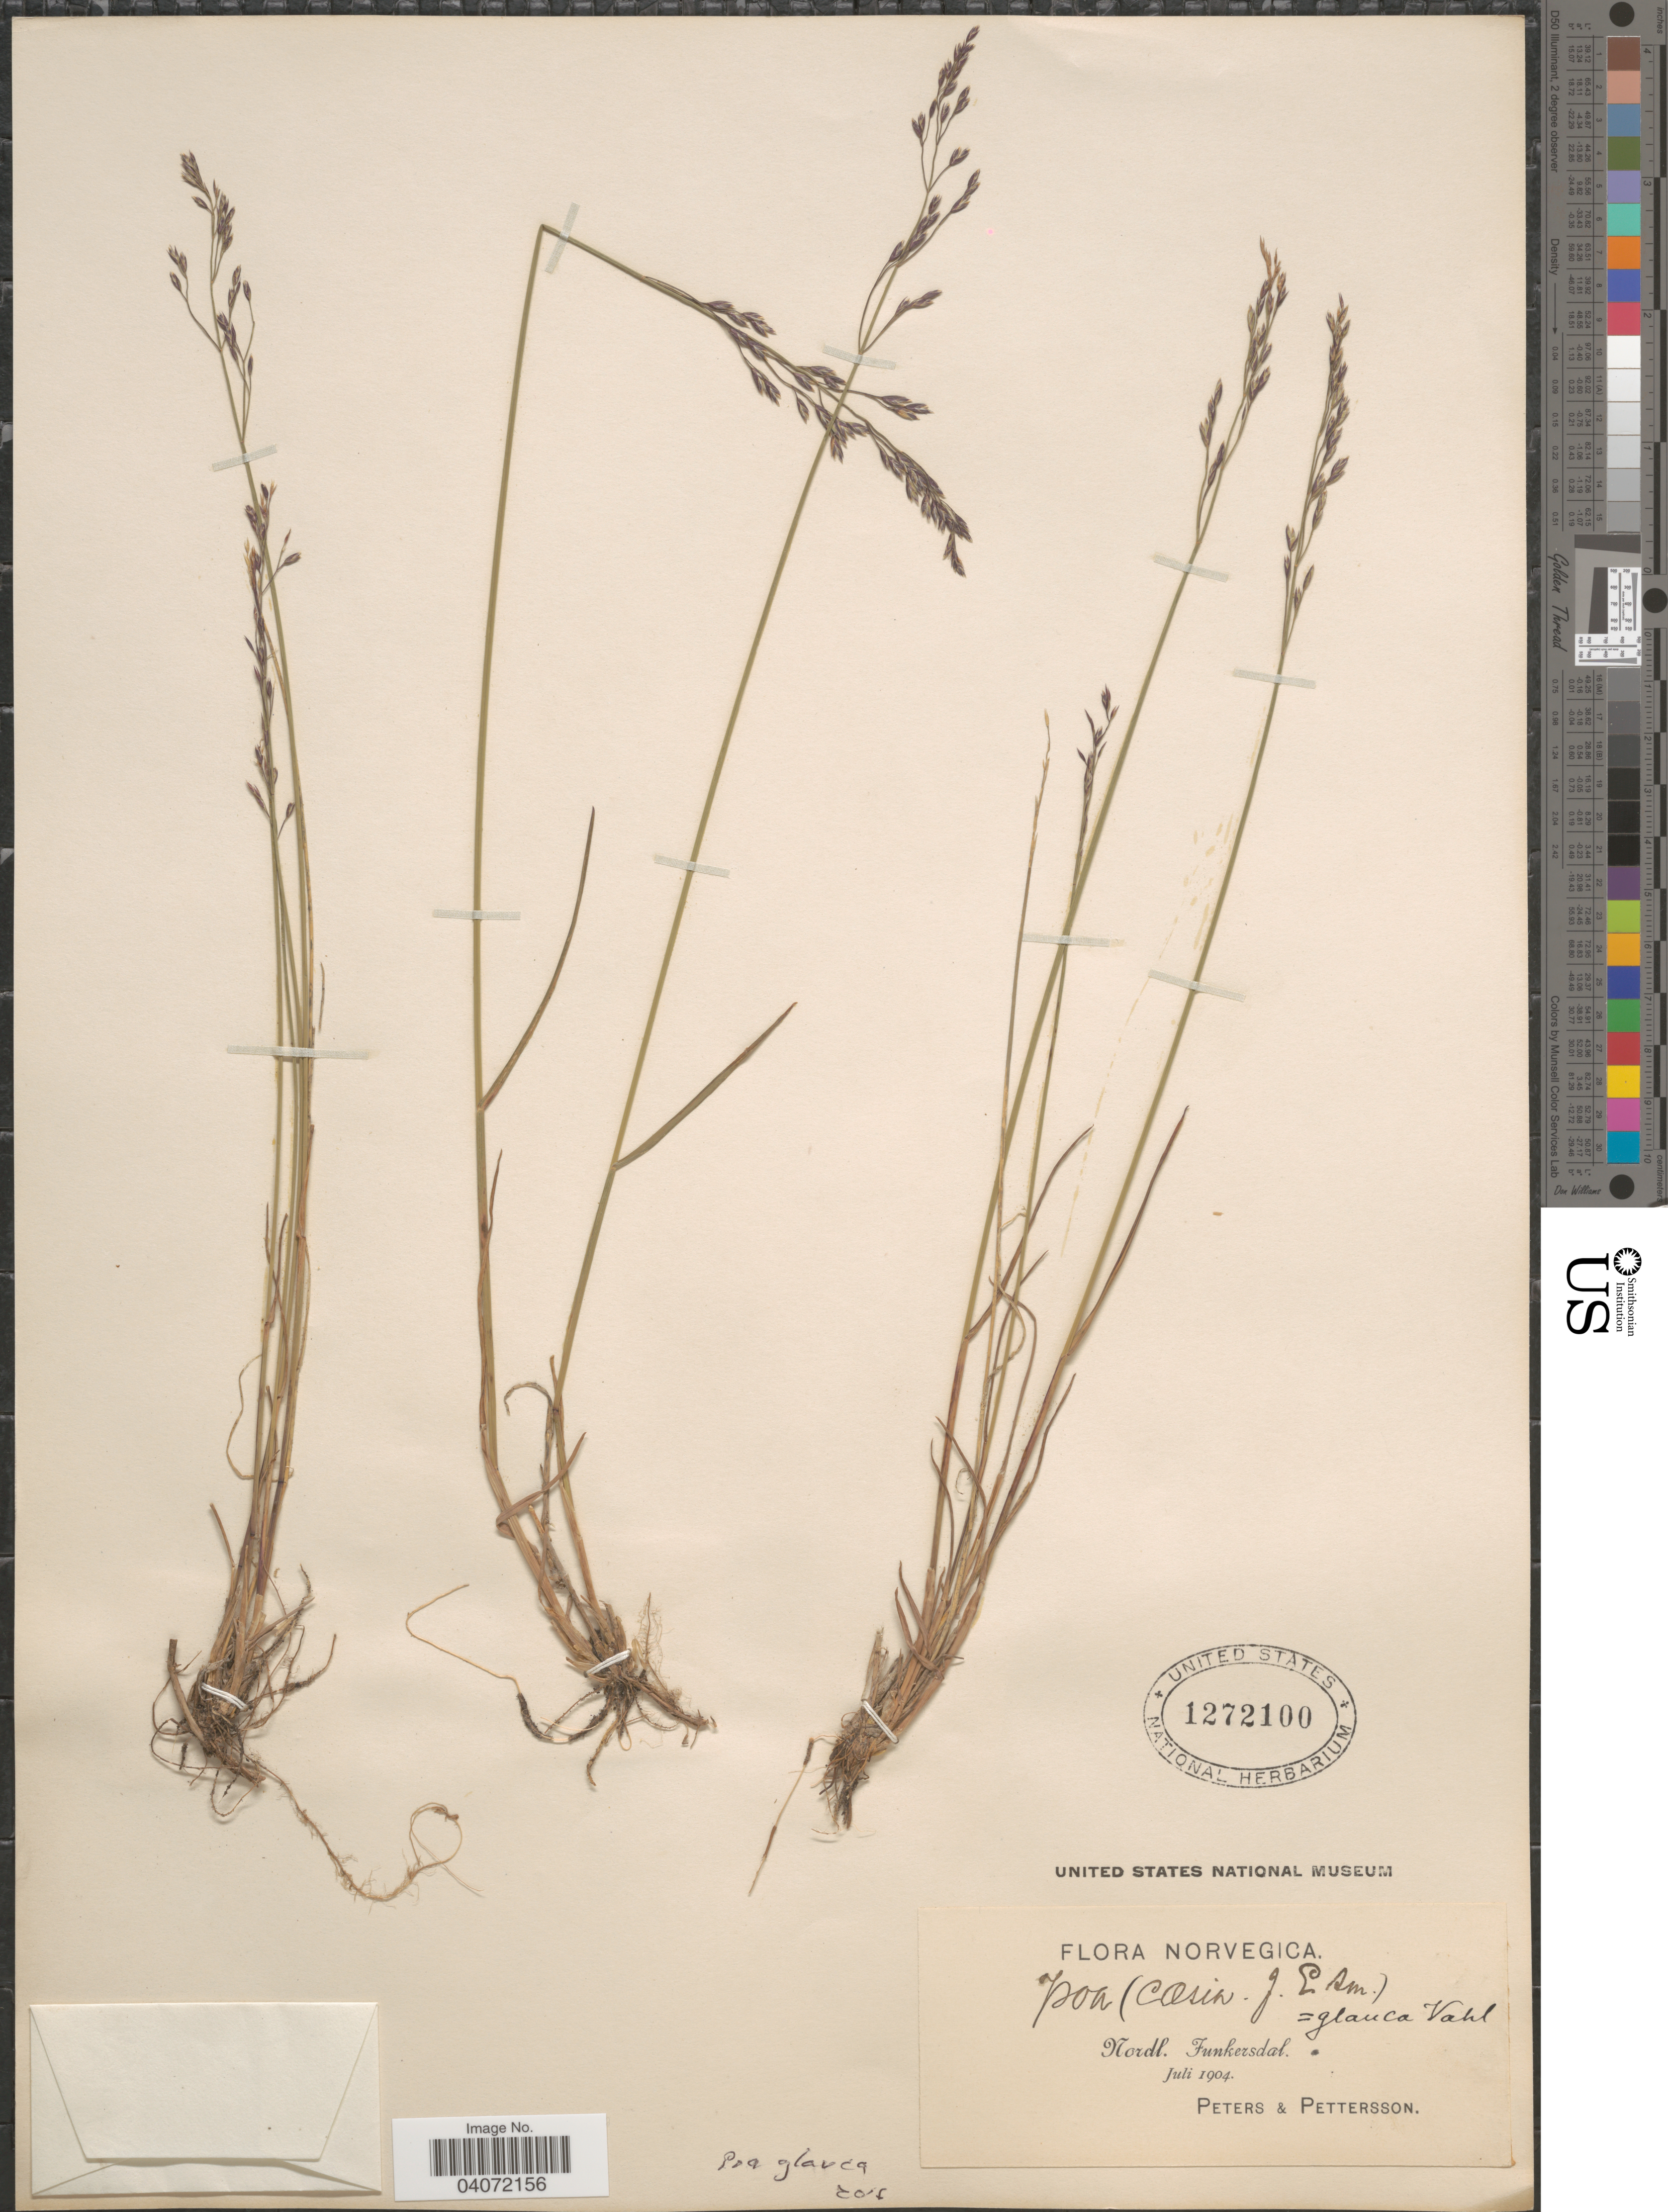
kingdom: Plantae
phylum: Tracheophyta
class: Liliopsida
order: Poales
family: Poaceae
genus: Poa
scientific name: Poa glauca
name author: Vahl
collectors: -. Peters & Pettersson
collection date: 1904-07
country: Norway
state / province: Nordland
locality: Norvegica. Nordl. Funkersdal.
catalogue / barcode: US 1272100